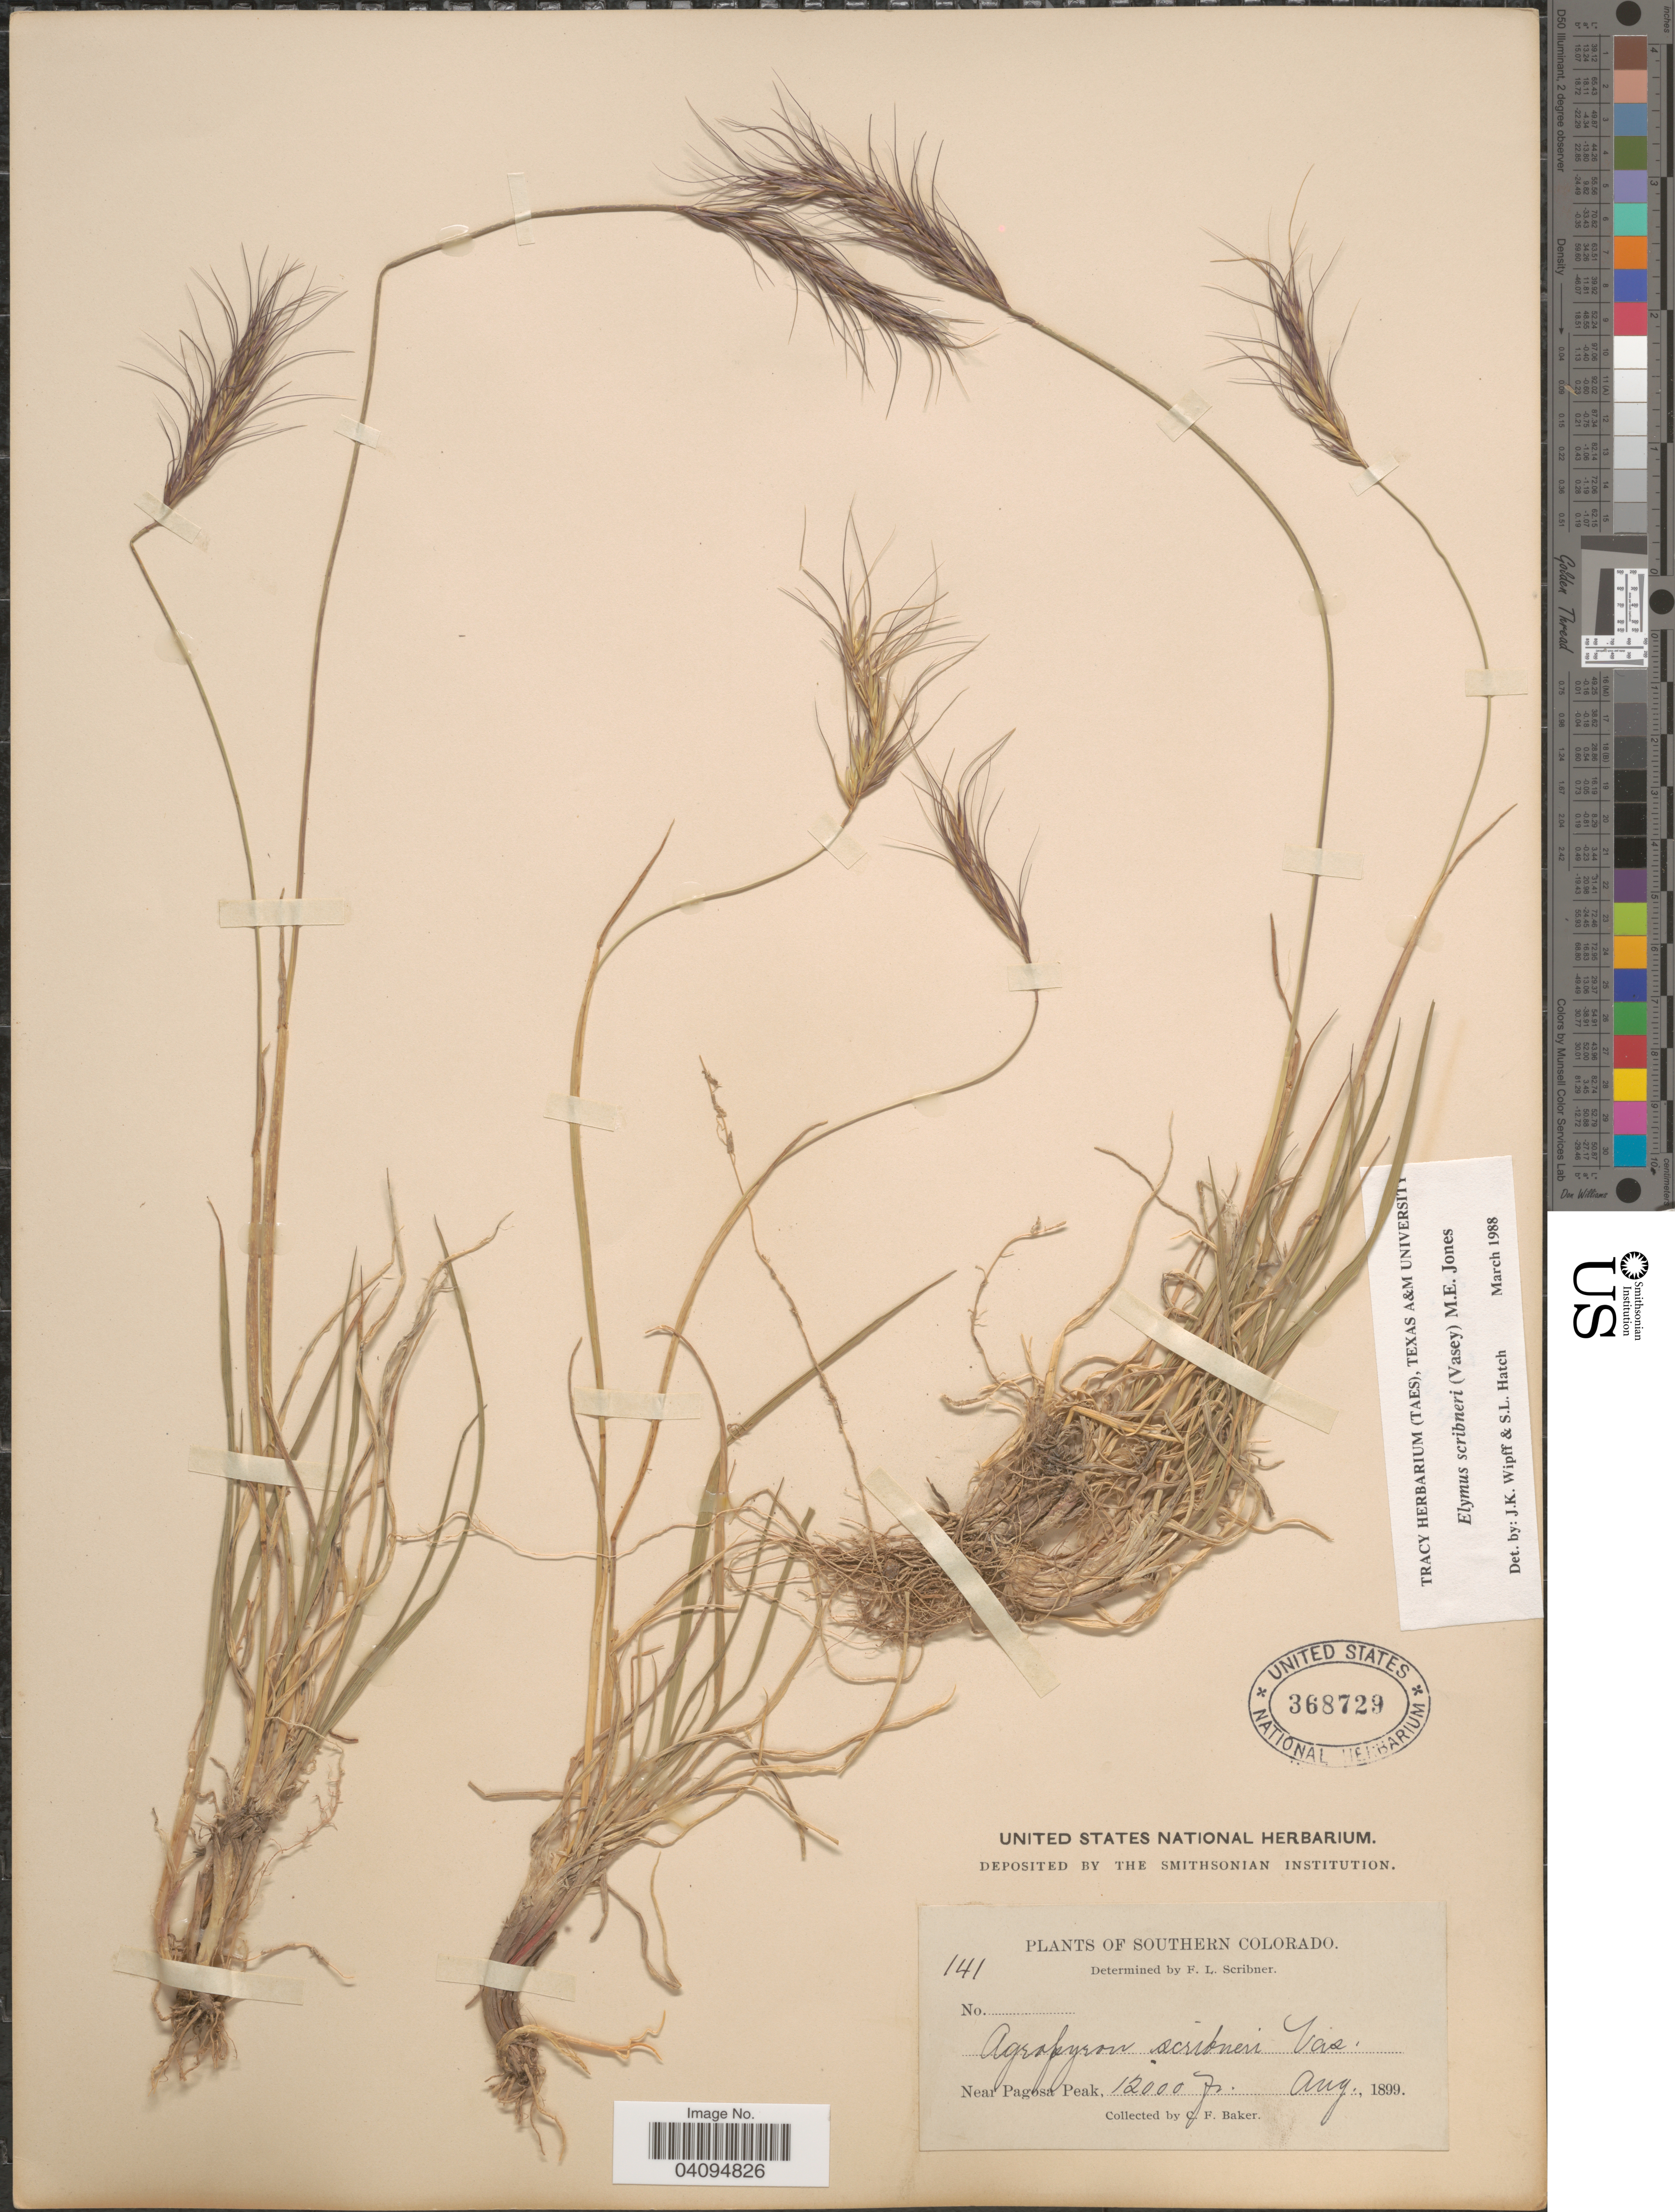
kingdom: Plantae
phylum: Tracheophyta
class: Liliopsida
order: Poales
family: Poaceae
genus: Elymus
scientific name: Elymus scribneri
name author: (Vasey) M.E. Jones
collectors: C. F. Baker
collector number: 141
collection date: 1899-08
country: United States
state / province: Colorado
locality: Southern Colorado. Near Pagosa Peak.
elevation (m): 3658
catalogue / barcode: US 368729